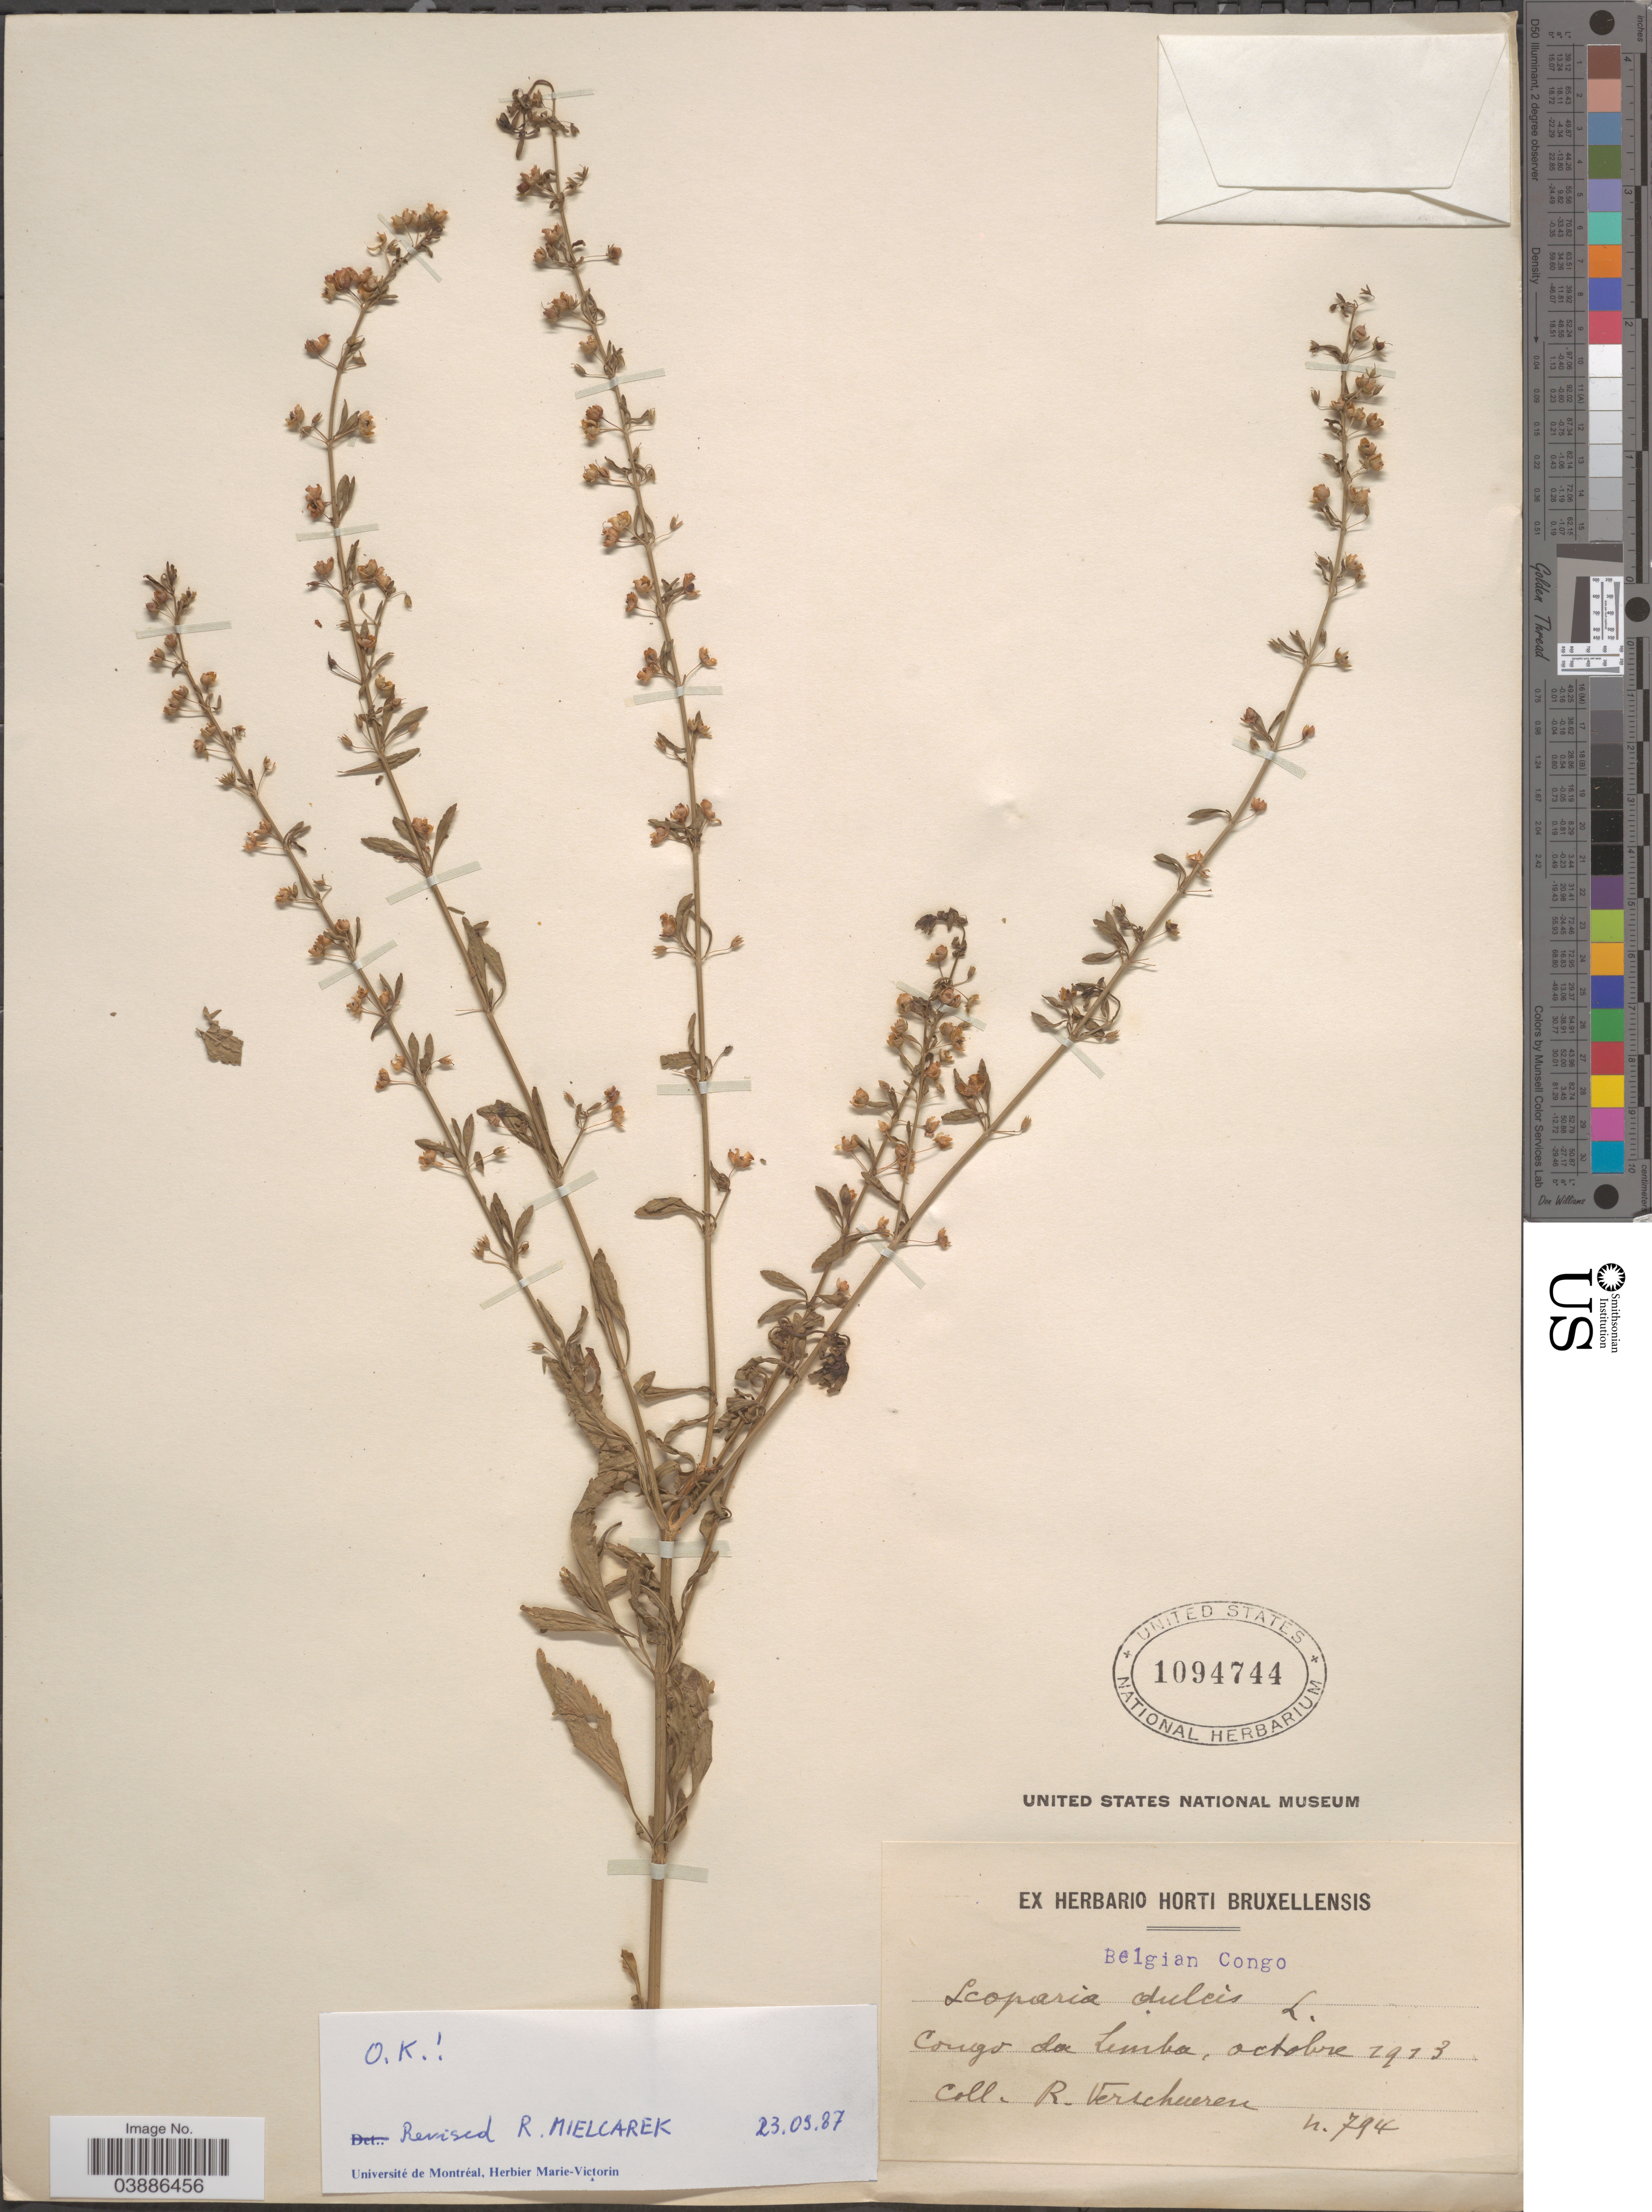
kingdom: Plantae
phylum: Tracheophyta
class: Magnoliopsida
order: Lamiales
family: Plantaginaceae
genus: Scoparia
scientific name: Scoparia dulcis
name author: L.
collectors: R. Verschueren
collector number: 794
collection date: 1913-10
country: Congo, Democratic Republic of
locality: Belgian Congo. Congo da Limba.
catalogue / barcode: US 1094744